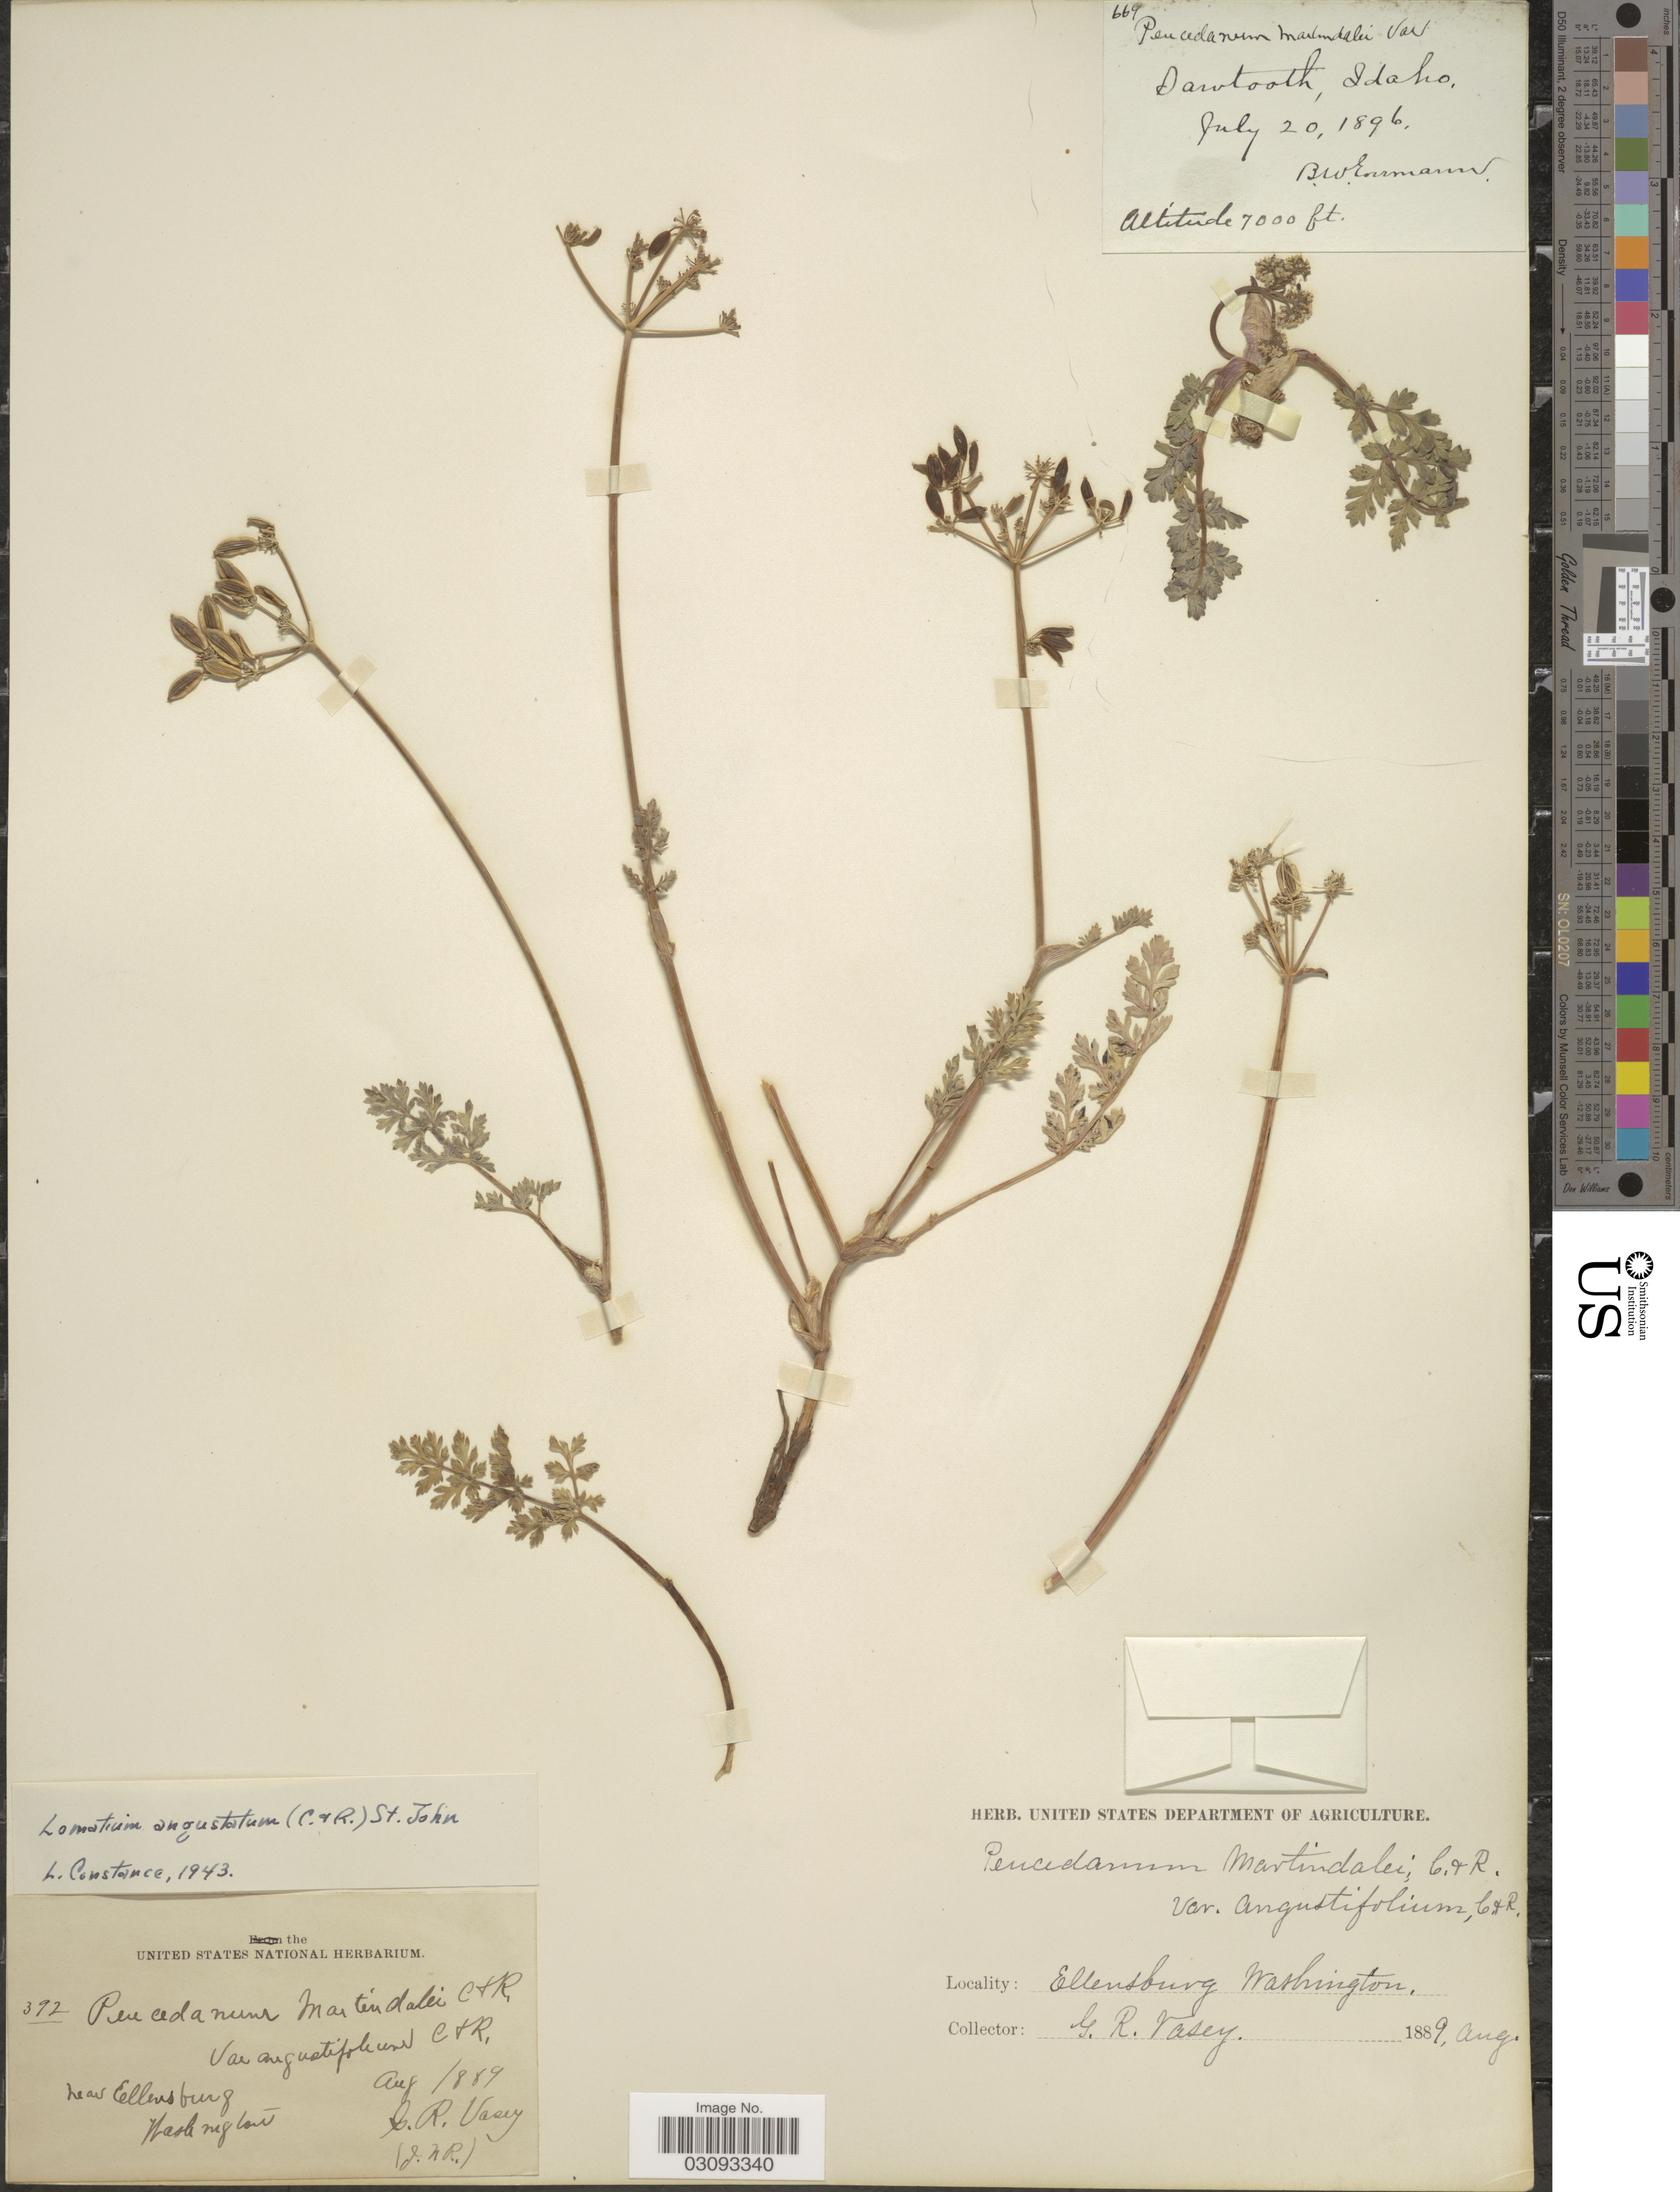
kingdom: Plantae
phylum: Tracheophyta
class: Magnoliopsida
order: Apiales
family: Apiaceae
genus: Lomatium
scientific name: Lomatium angustatum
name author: (J.M. Coult. & Rose) H. St. John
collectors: G. R. Vasey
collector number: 392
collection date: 1889-08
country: United States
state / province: Washington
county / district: Kittitas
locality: Near Ellensburg.